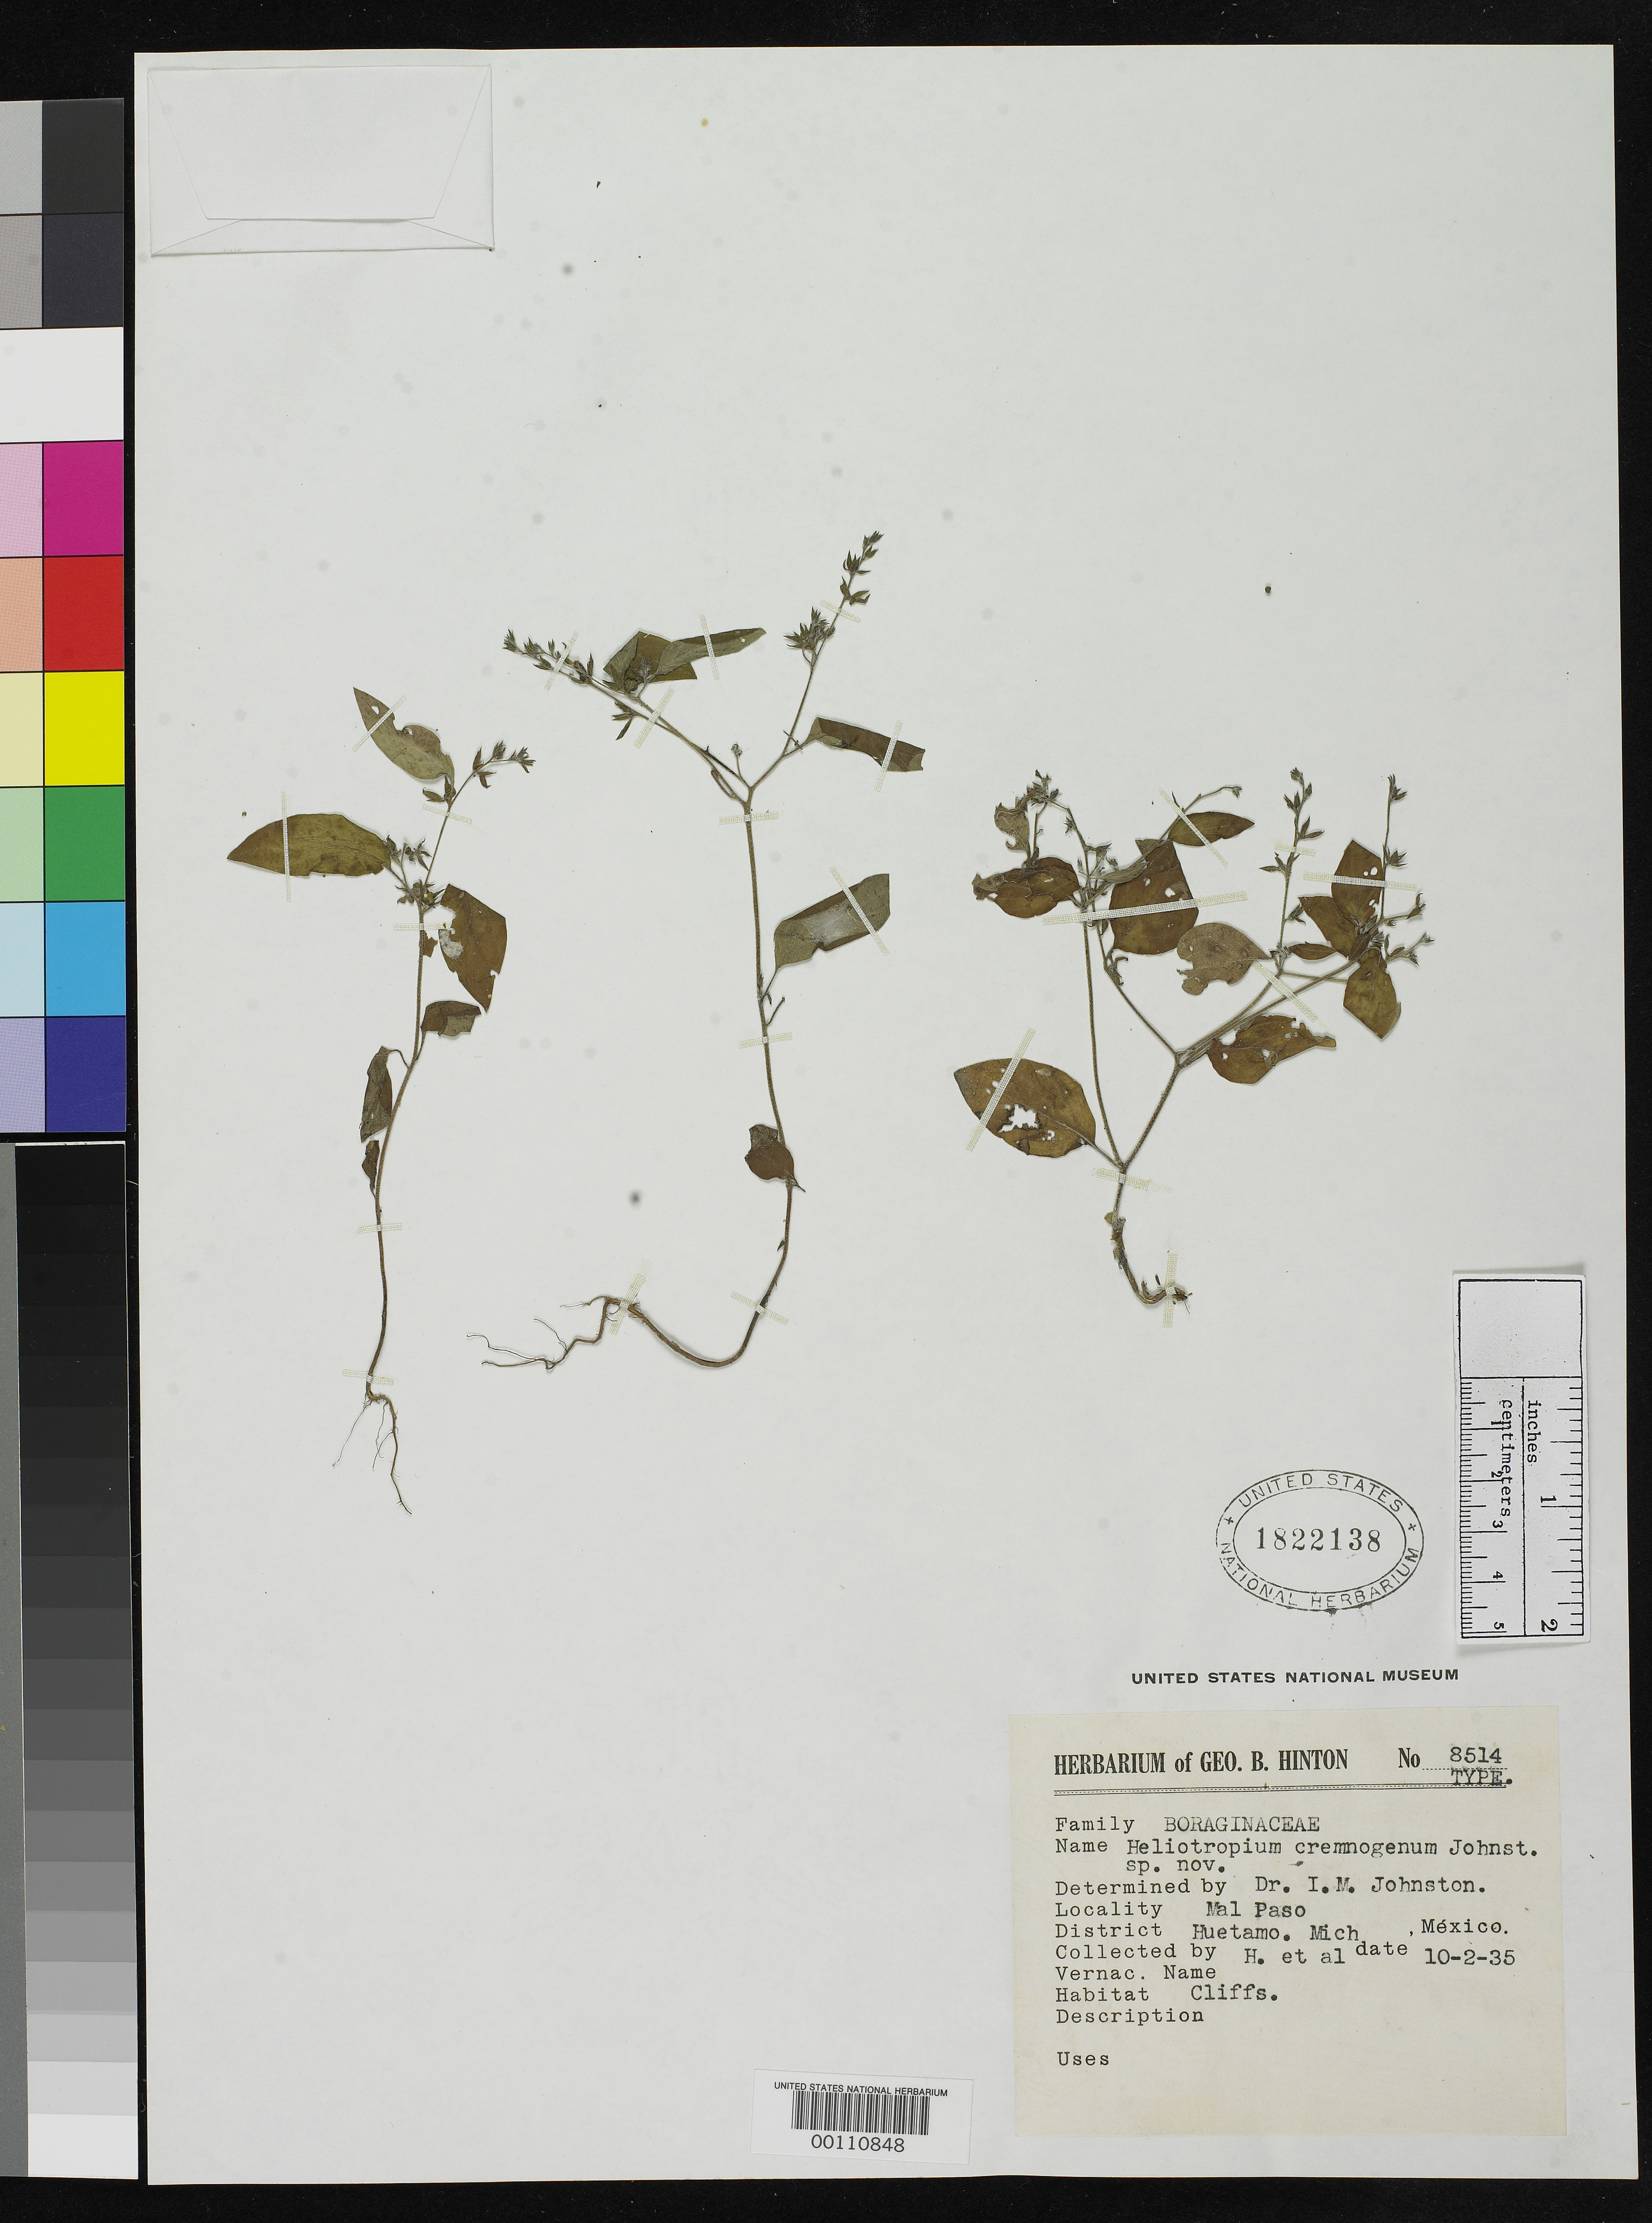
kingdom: Plantae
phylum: Tracheophyta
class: Magnoliopsida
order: Boraginales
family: Heliotropiaceae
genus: Heliotropium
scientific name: Heliotropium cremnogenum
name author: I.M. Johnst.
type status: Isotype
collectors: G. B. Hinton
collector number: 8514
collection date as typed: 02 Oct 1935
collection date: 1935-10-02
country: Mexico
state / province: Michoacán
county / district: Huetamo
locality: Mal Paso.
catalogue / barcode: US 1822138